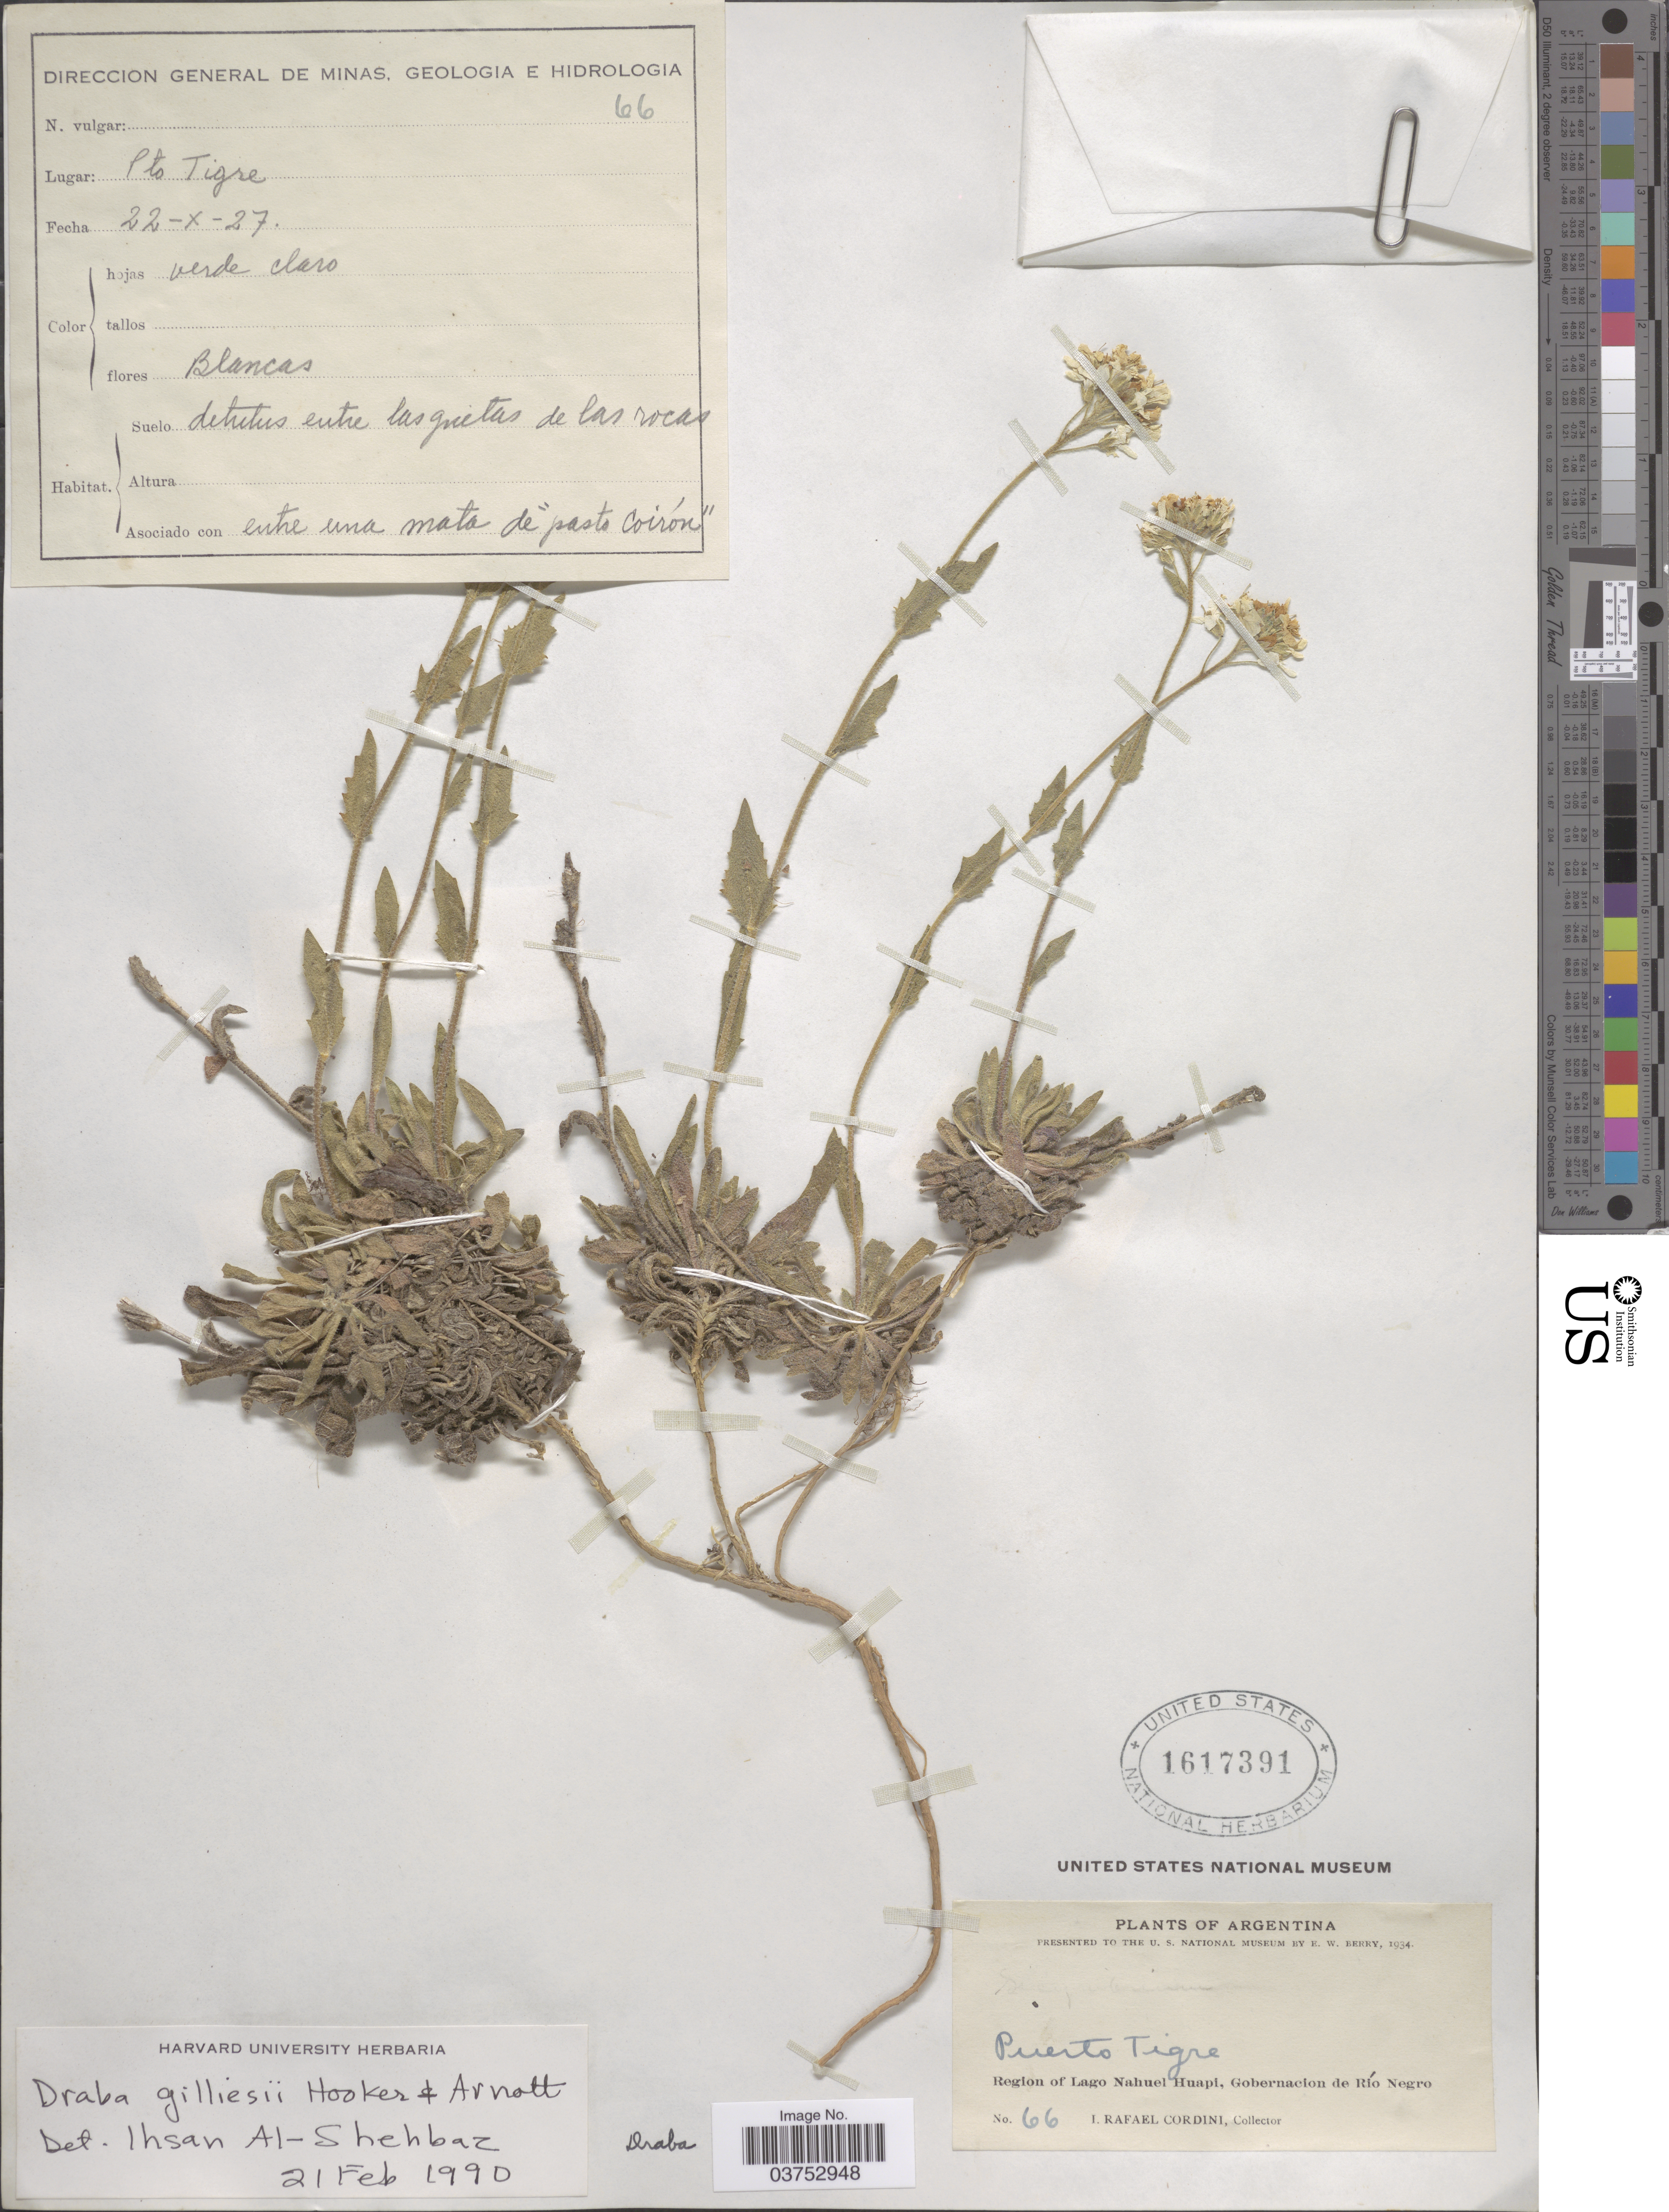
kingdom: Plantae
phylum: Tracheophyta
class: Magnoliopsida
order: Brassicales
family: Brassicaceae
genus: Draba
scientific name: Draba gilliesii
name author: Hook. & Arn.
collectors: I. Cordini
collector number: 66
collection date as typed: Transcribed d/m/y: 22/10/27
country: Argentina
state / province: Rio Negro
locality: Puerto Tigre. Region of Lago Nahuel Huapi, Gobernacion de Río Negro.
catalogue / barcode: US 1617391